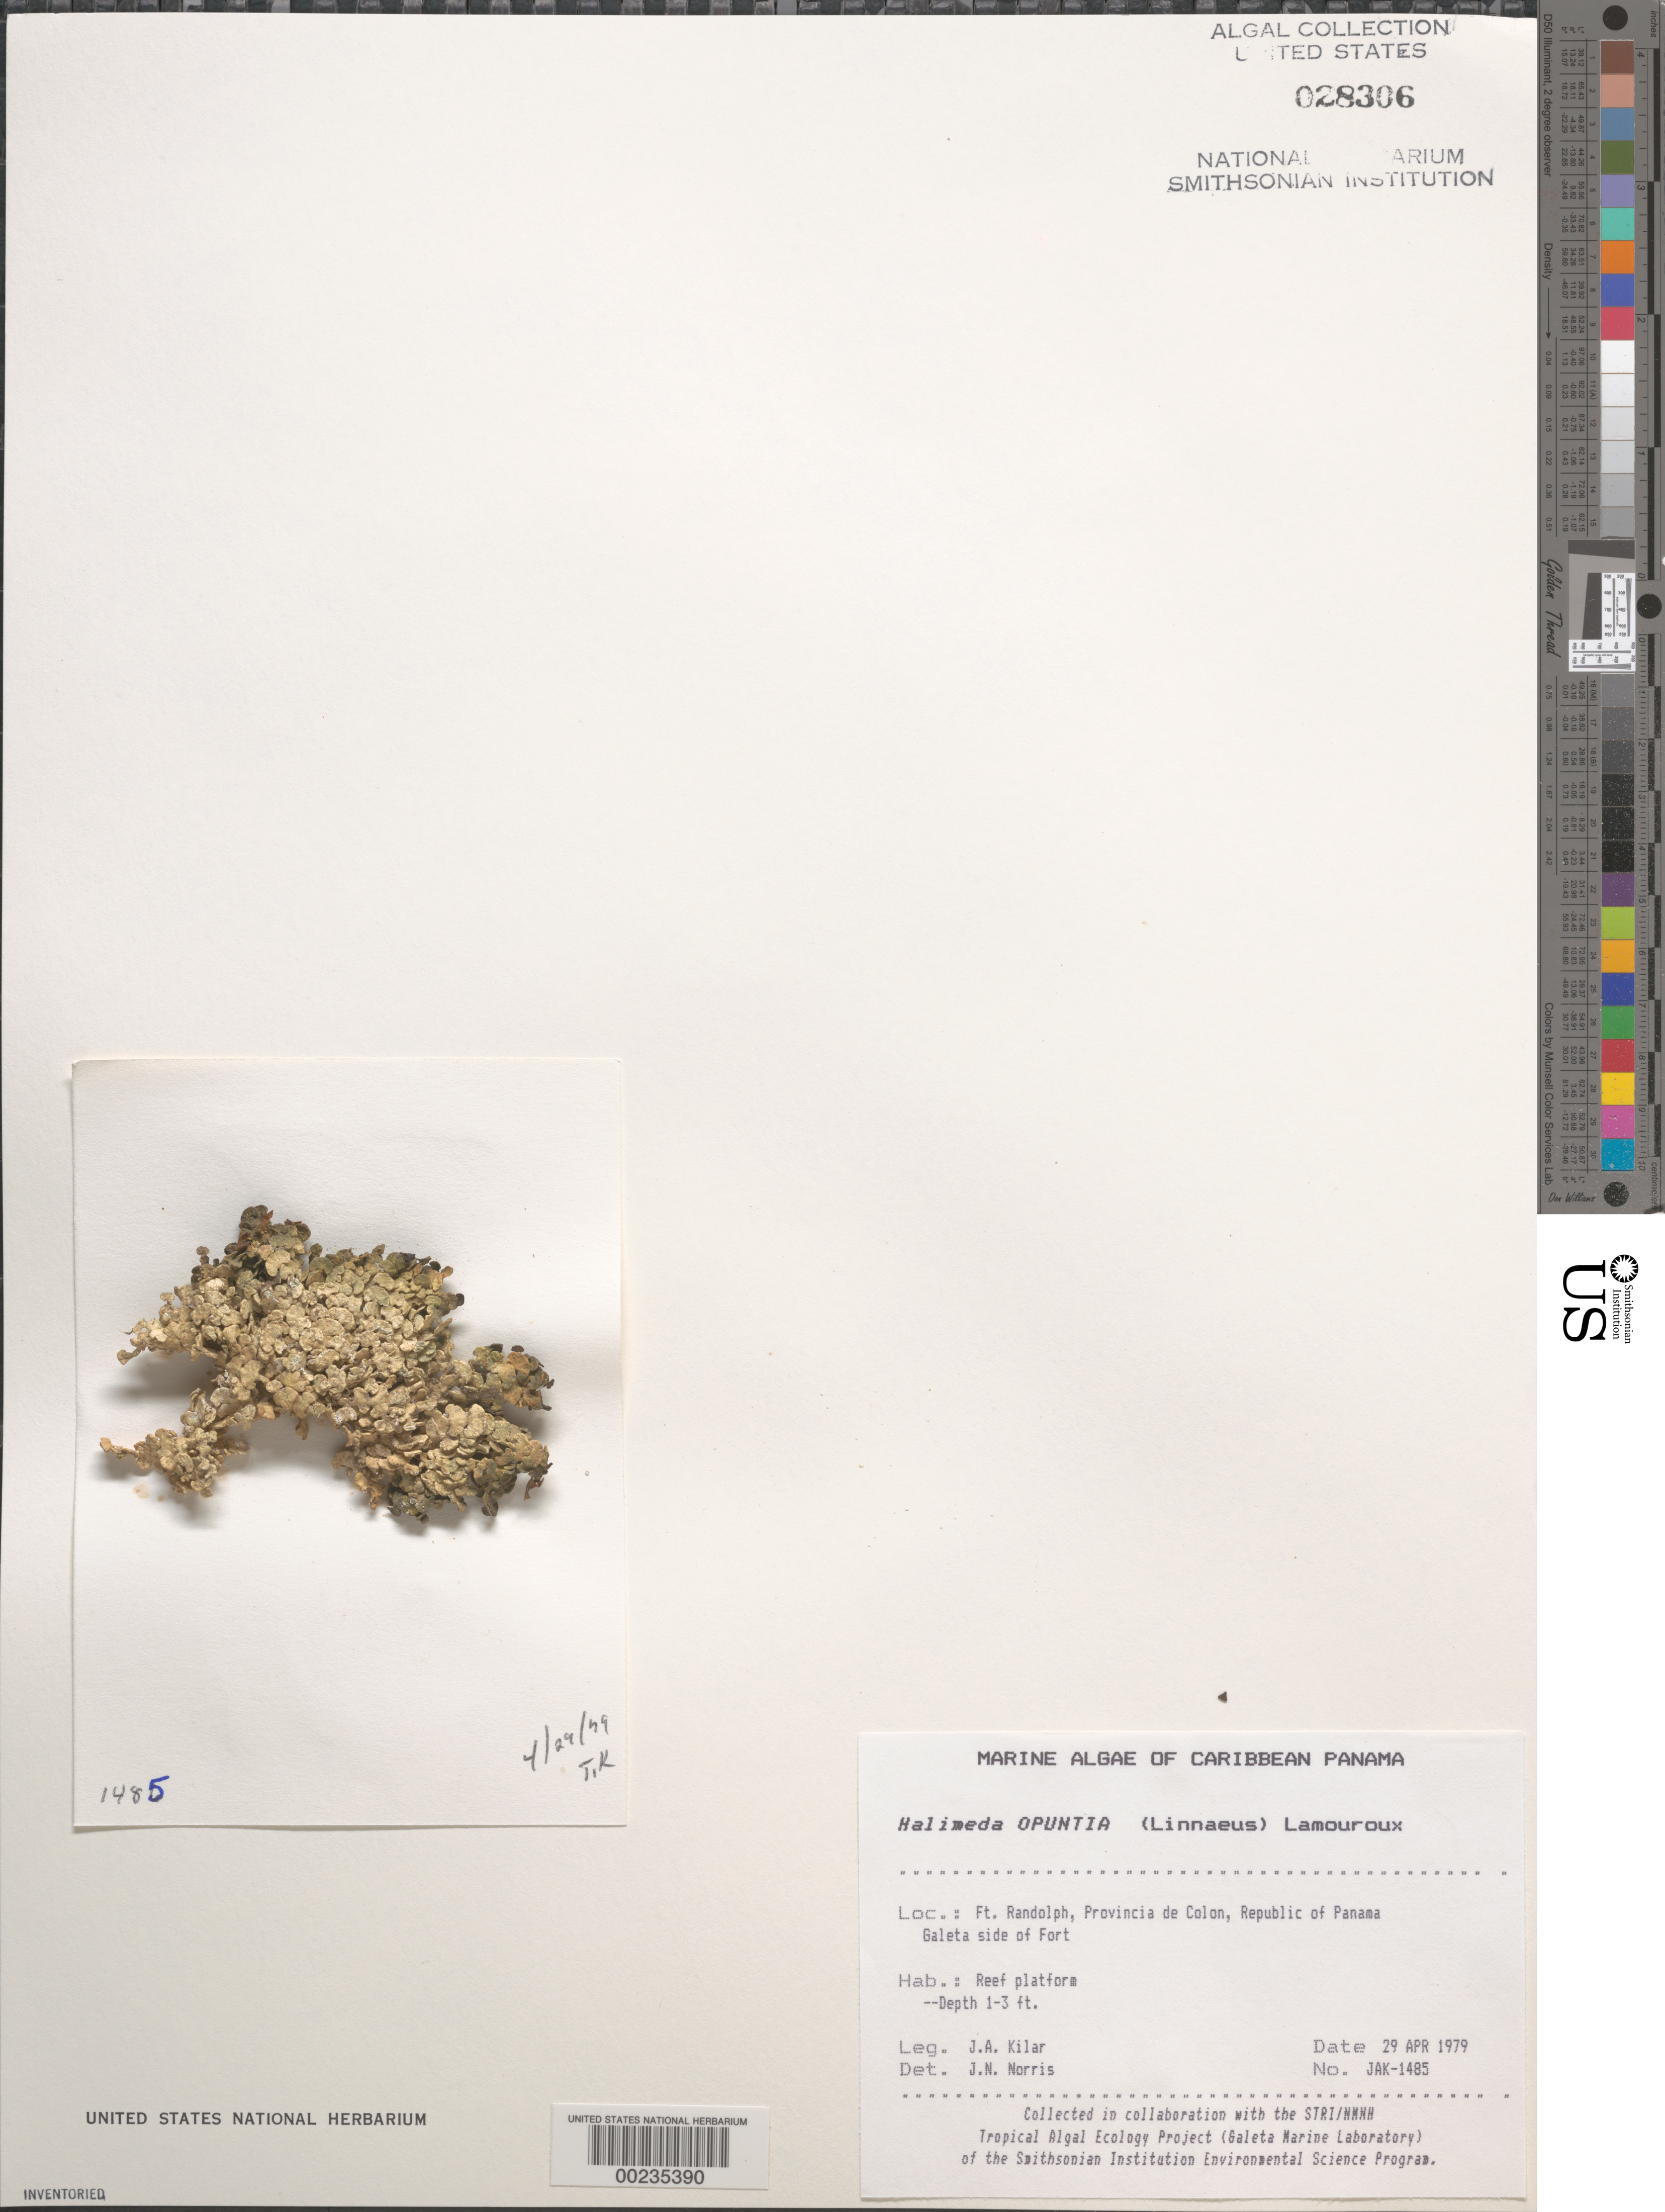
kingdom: Plantae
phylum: Chlorophyta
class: Ulvophyceae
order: Bryopsidales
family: Halimedaceae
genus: Halimeda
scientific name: Halimeda opuntia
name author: (L.) J.V.Lamouroux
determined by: Norris, James N.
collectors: J. A. Kilar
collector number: JAK-1485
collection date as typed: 29 Apr 1979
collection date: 1979-04-29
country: Panama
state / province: Colón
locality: Fort Randolph, Galeta side of fort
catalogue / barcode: US 28306